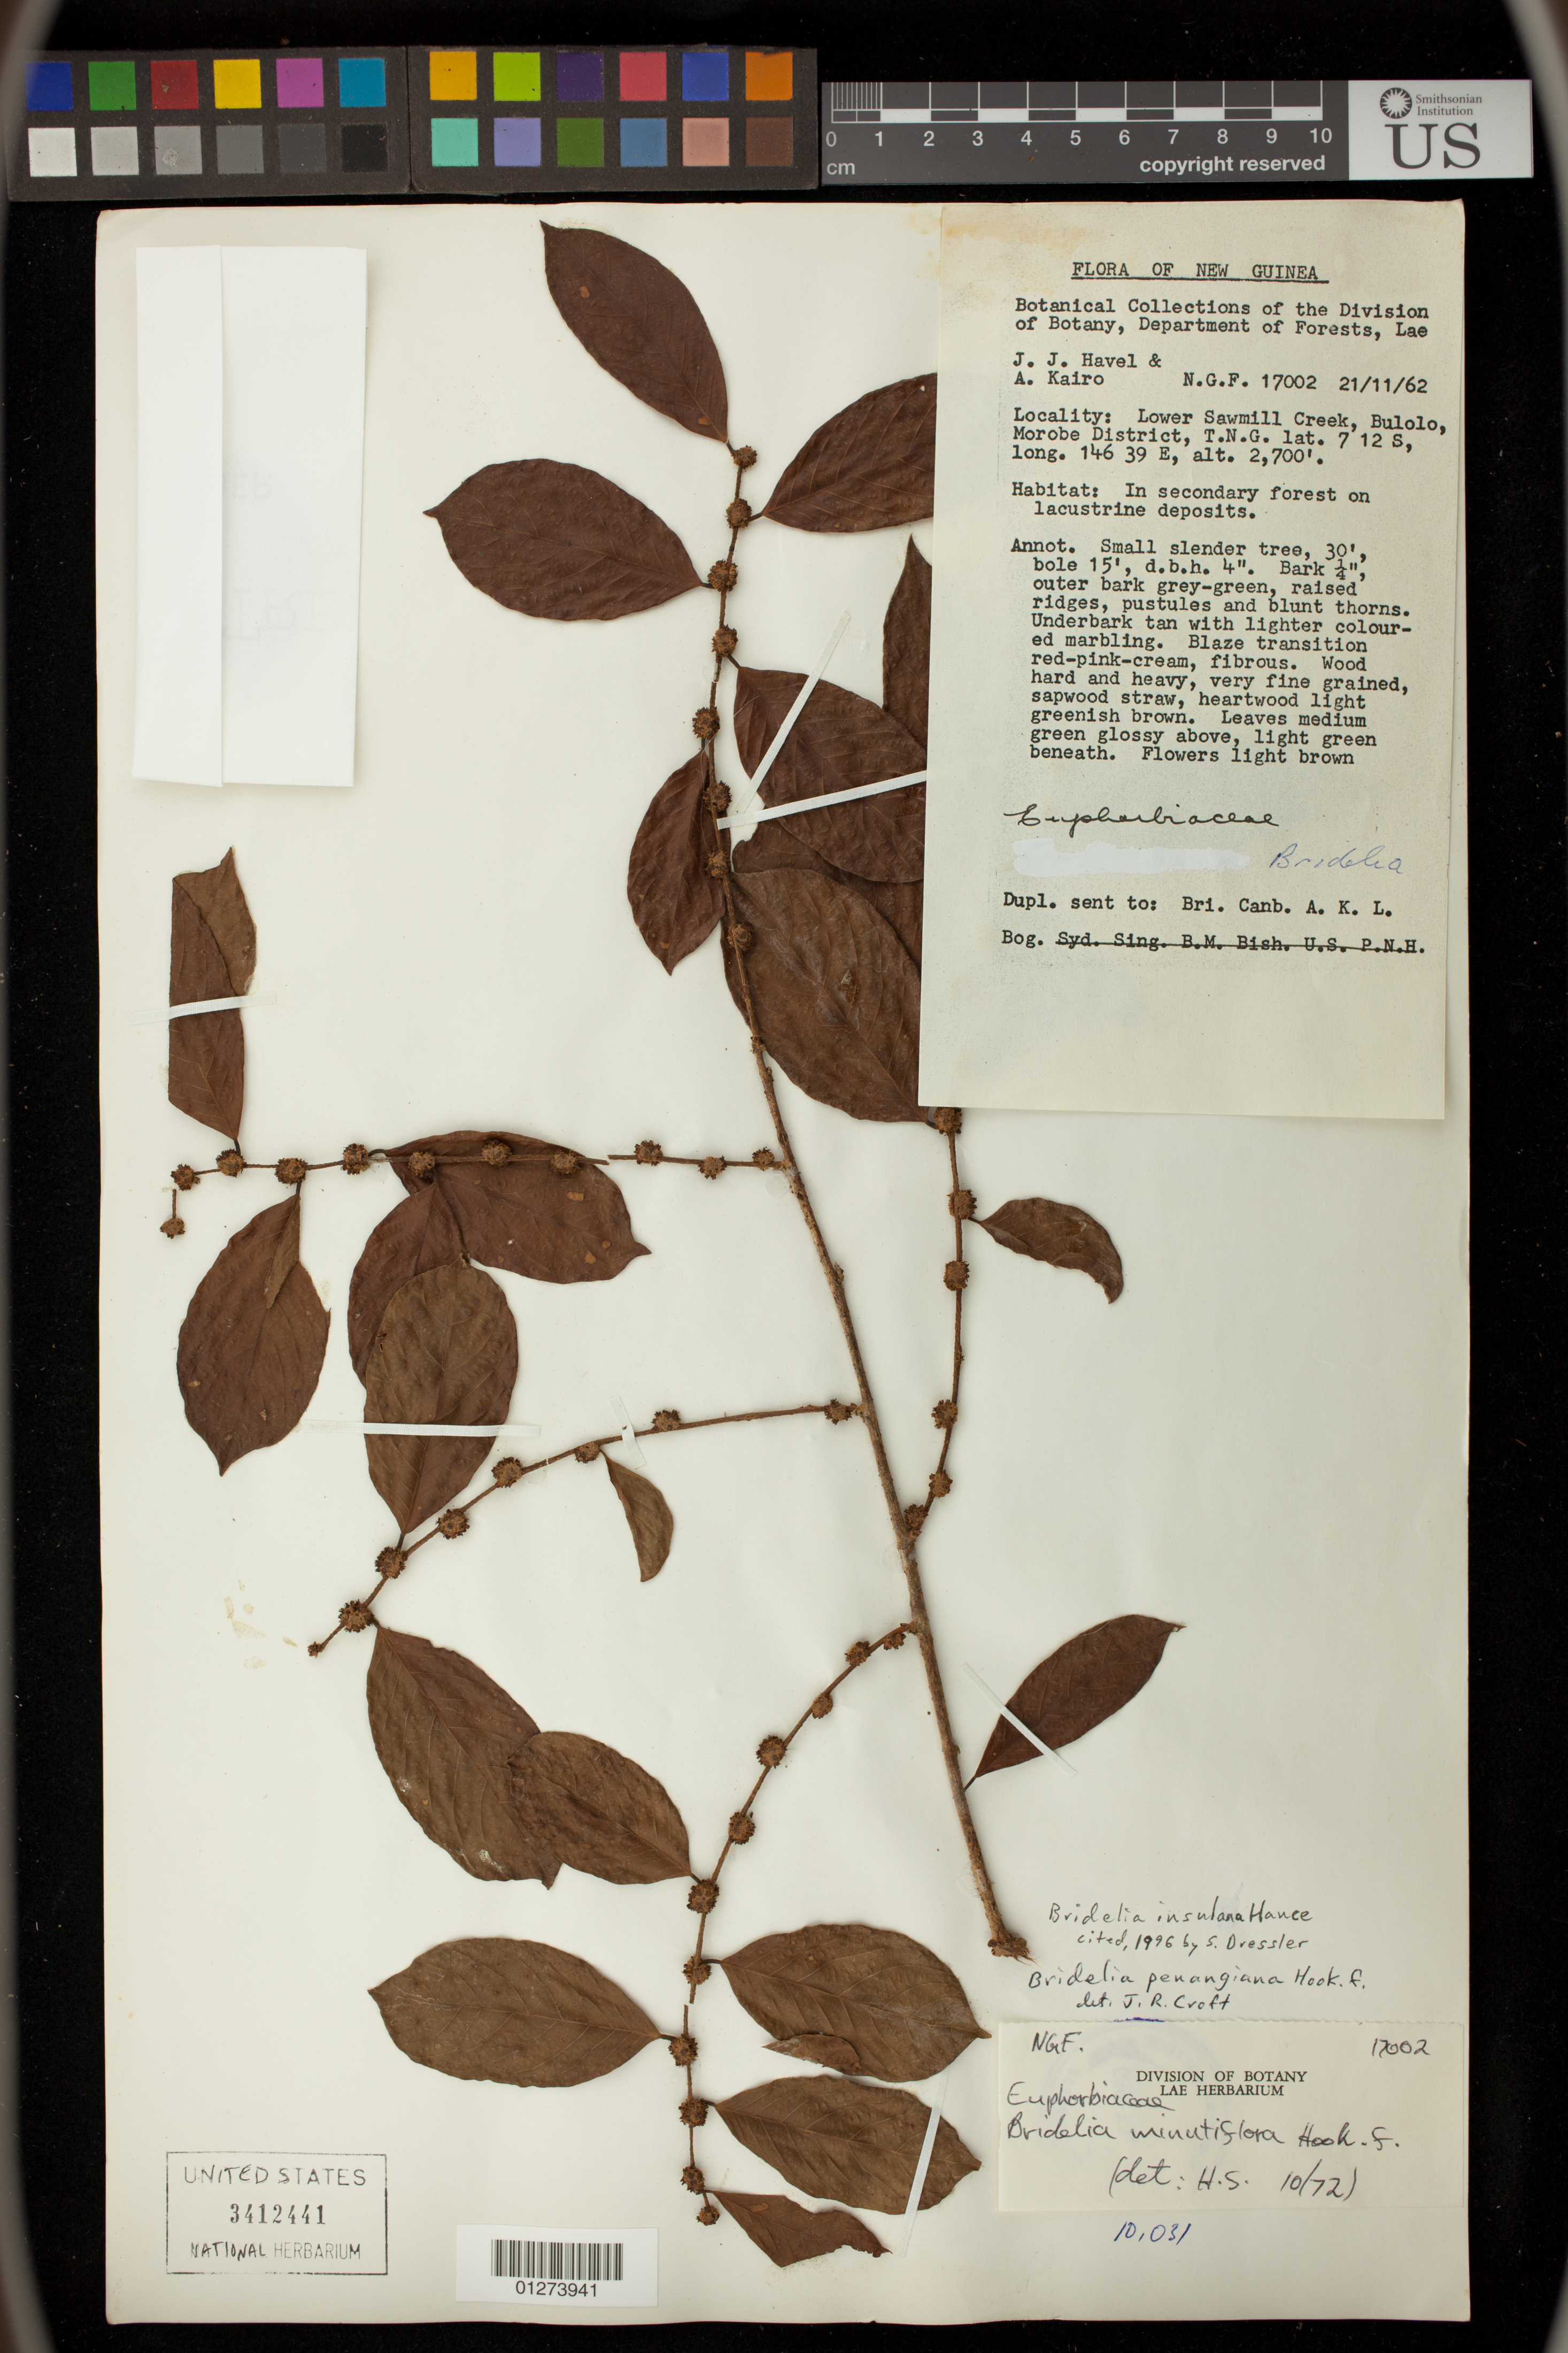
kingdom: Plantae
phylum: Tracheophyta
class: Magnoliopsida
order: Malpighiales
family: Phyllanthaceae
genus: Bridelia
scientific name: Bridelia insulana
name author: Hance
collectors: J. Havel & A. Kairo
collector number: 17002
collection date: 1962-11-21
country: Papua New Guinea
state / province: Morobe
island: New Guinea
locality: Lower Sawmill Creek, Bulolo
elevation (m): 823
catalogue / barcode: US 3412441